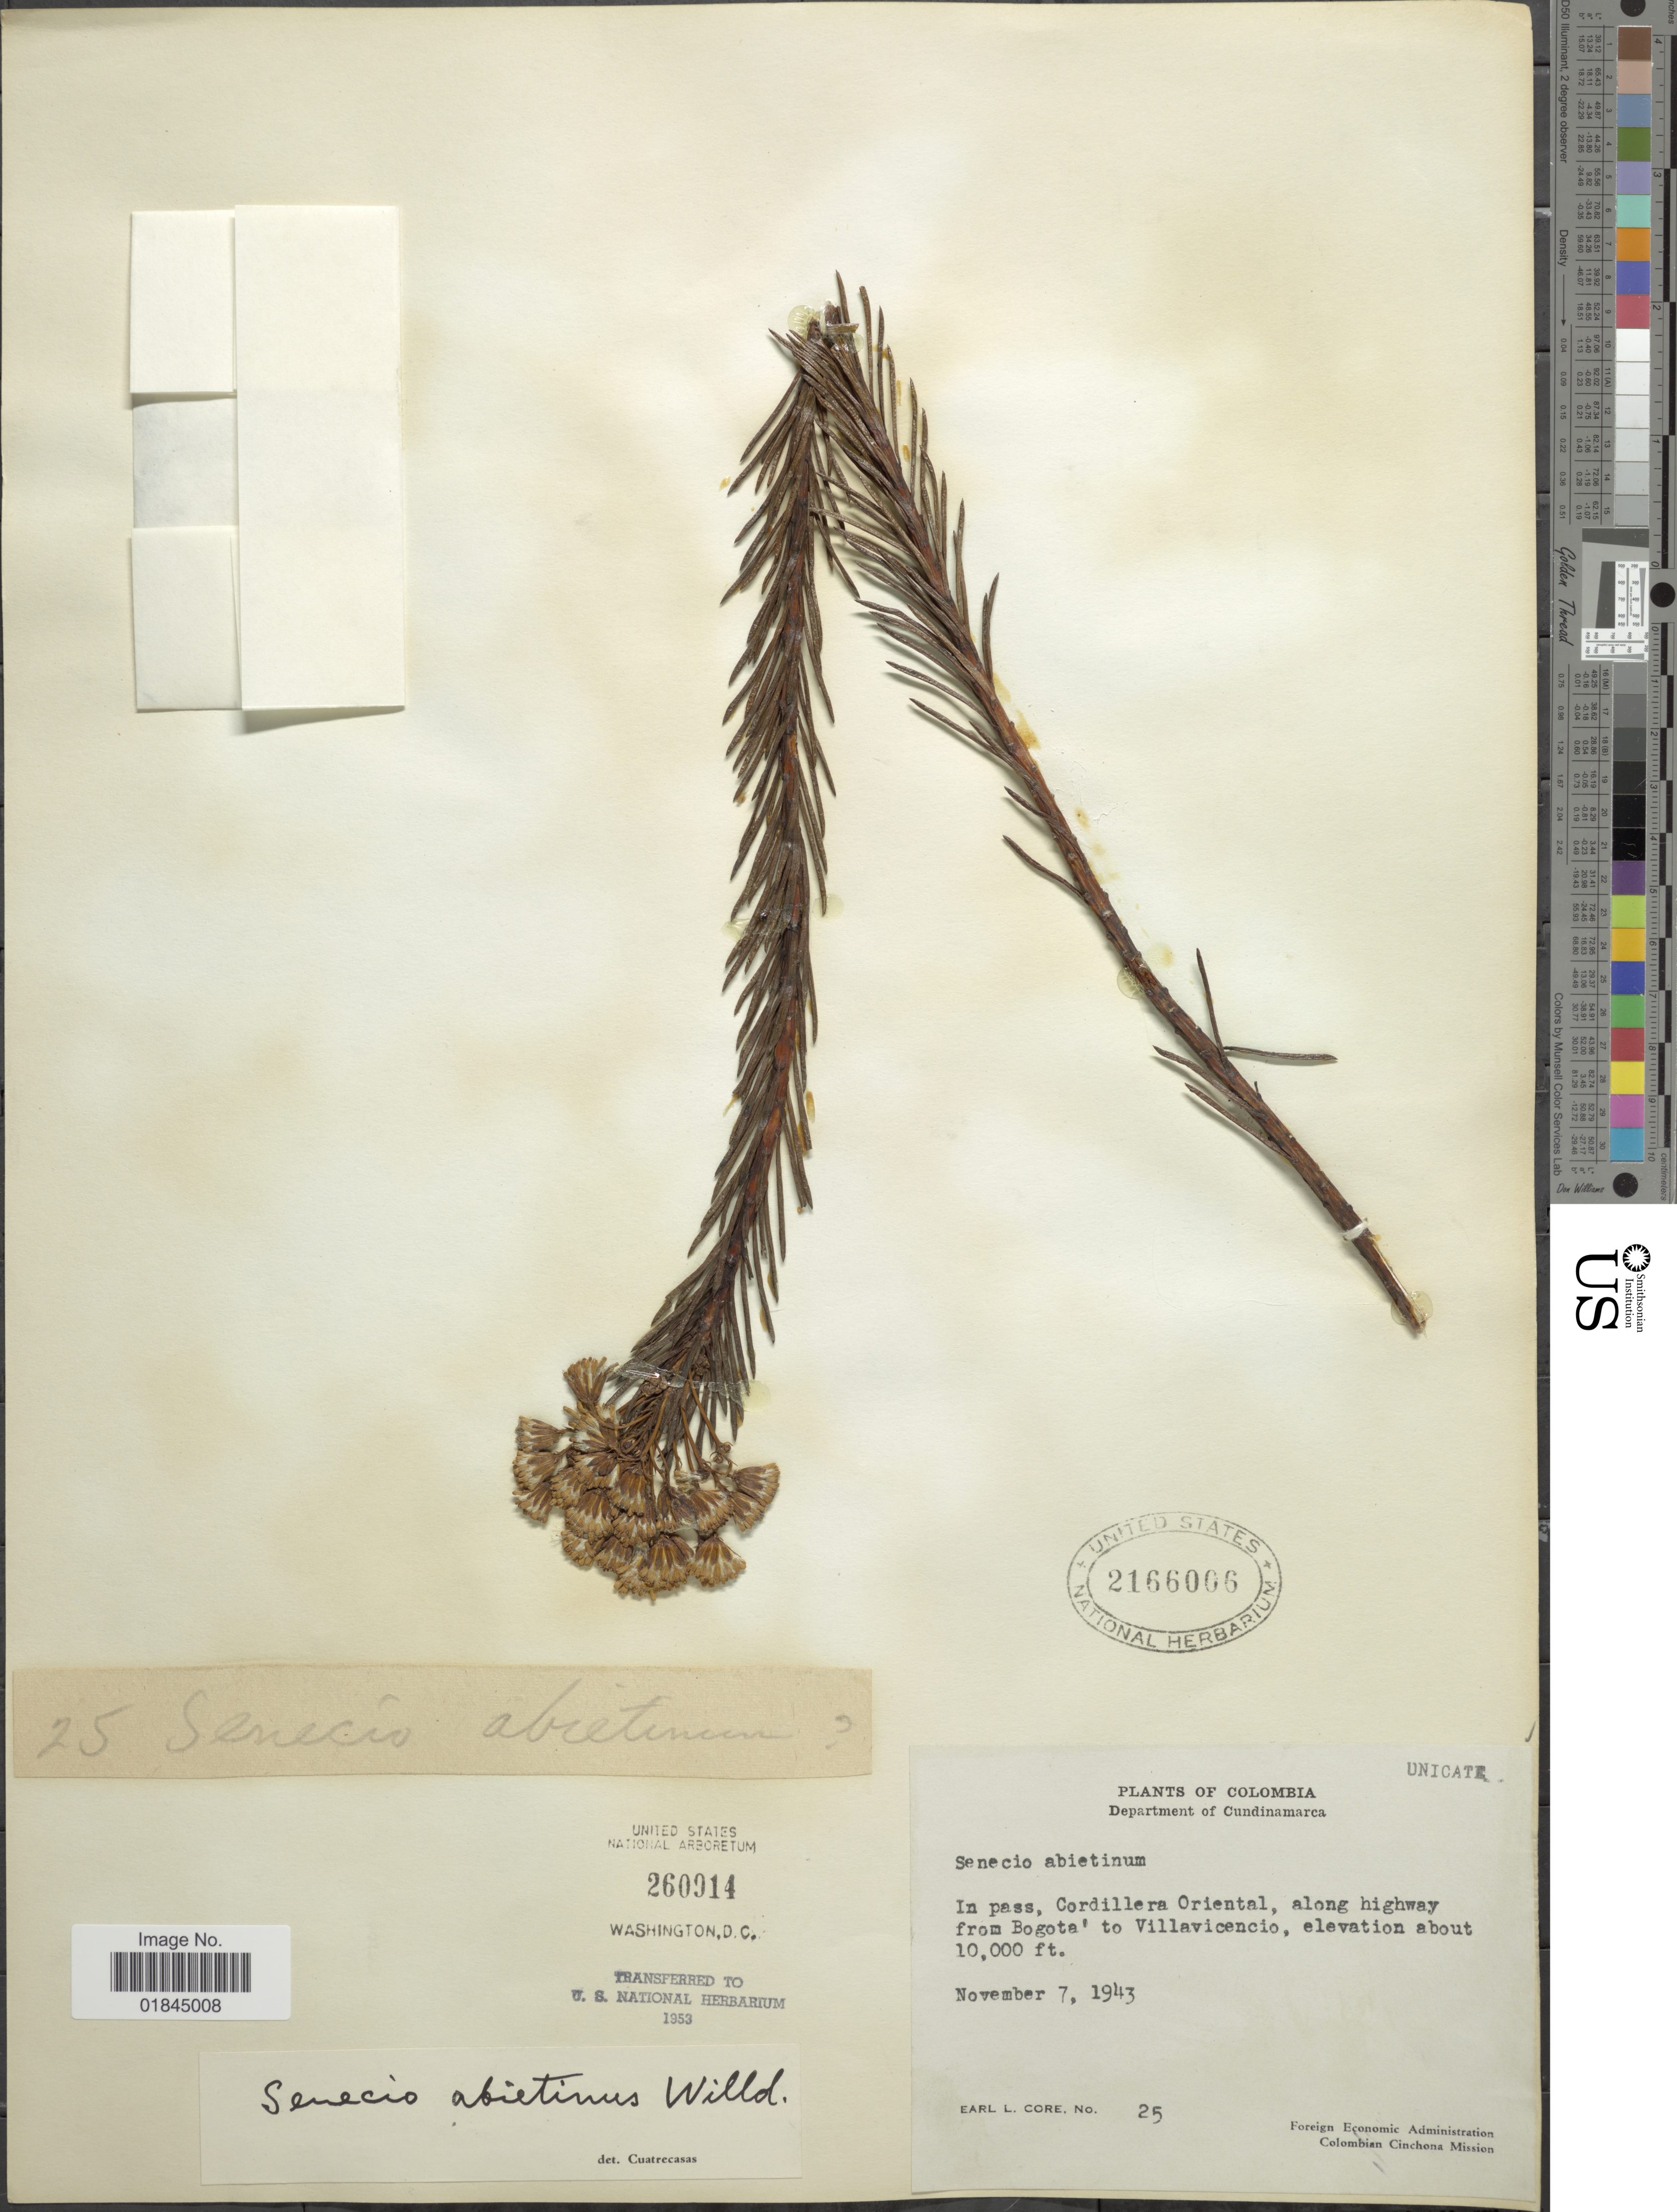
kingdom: Plantae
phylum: Tracheophyta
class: Magnoliopsida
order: Asterales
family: Asteraceae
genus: Pentacalia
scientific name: Pentacalia abietina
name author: (Willd. ex Wedd.) Cuatrec.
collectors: E. L. Core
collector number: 25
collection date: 1943-11-07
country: Colombia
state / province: Cundinamarca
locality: Cordillera Oriental, along highway from Bogota to Villavicencio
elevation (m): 3048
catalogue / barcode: US 2166006